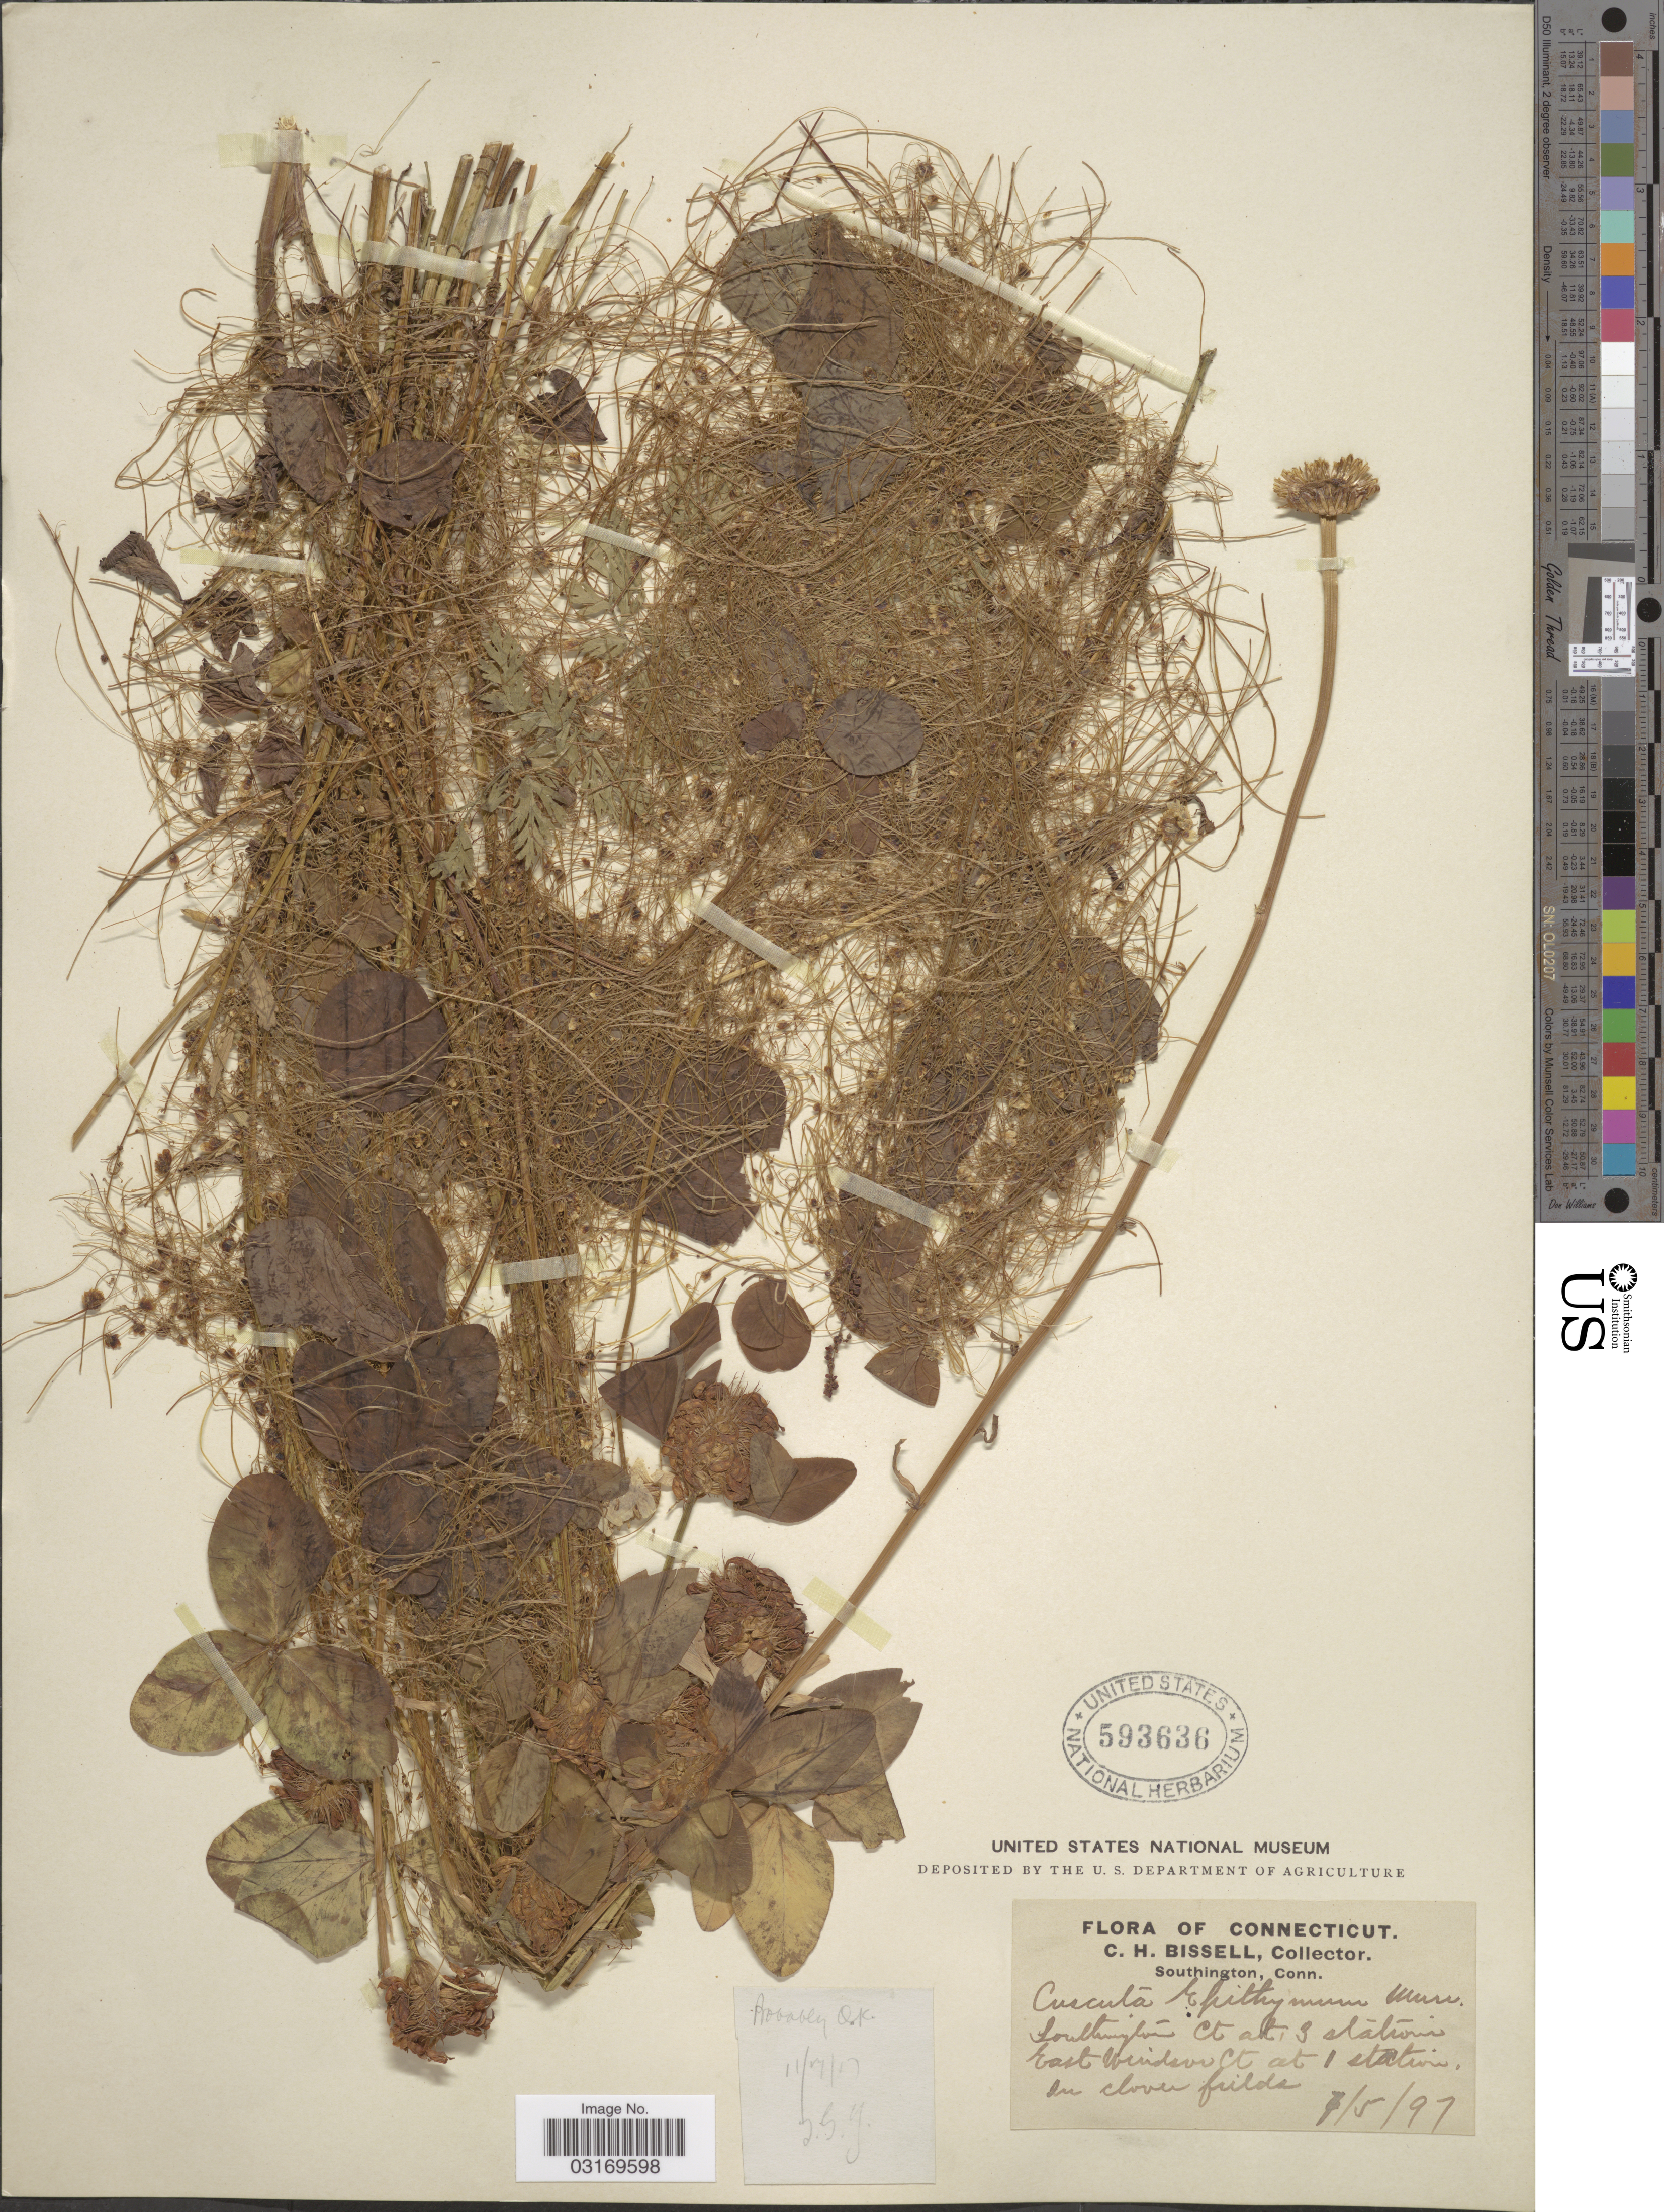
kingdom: Plantae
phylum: Tracheophyta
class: Magnoliopsida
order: Solanales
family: Convolvulaceae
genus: Cuscuta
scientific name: Cuscuta epithymum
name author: Murray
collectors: C. Bissell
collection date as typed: Transcribed d/m/y: 5/7/97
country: United States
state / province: Connecticut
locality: Southington Ct at, 3 station East window Ct at 1 station.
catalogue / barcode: US 593636